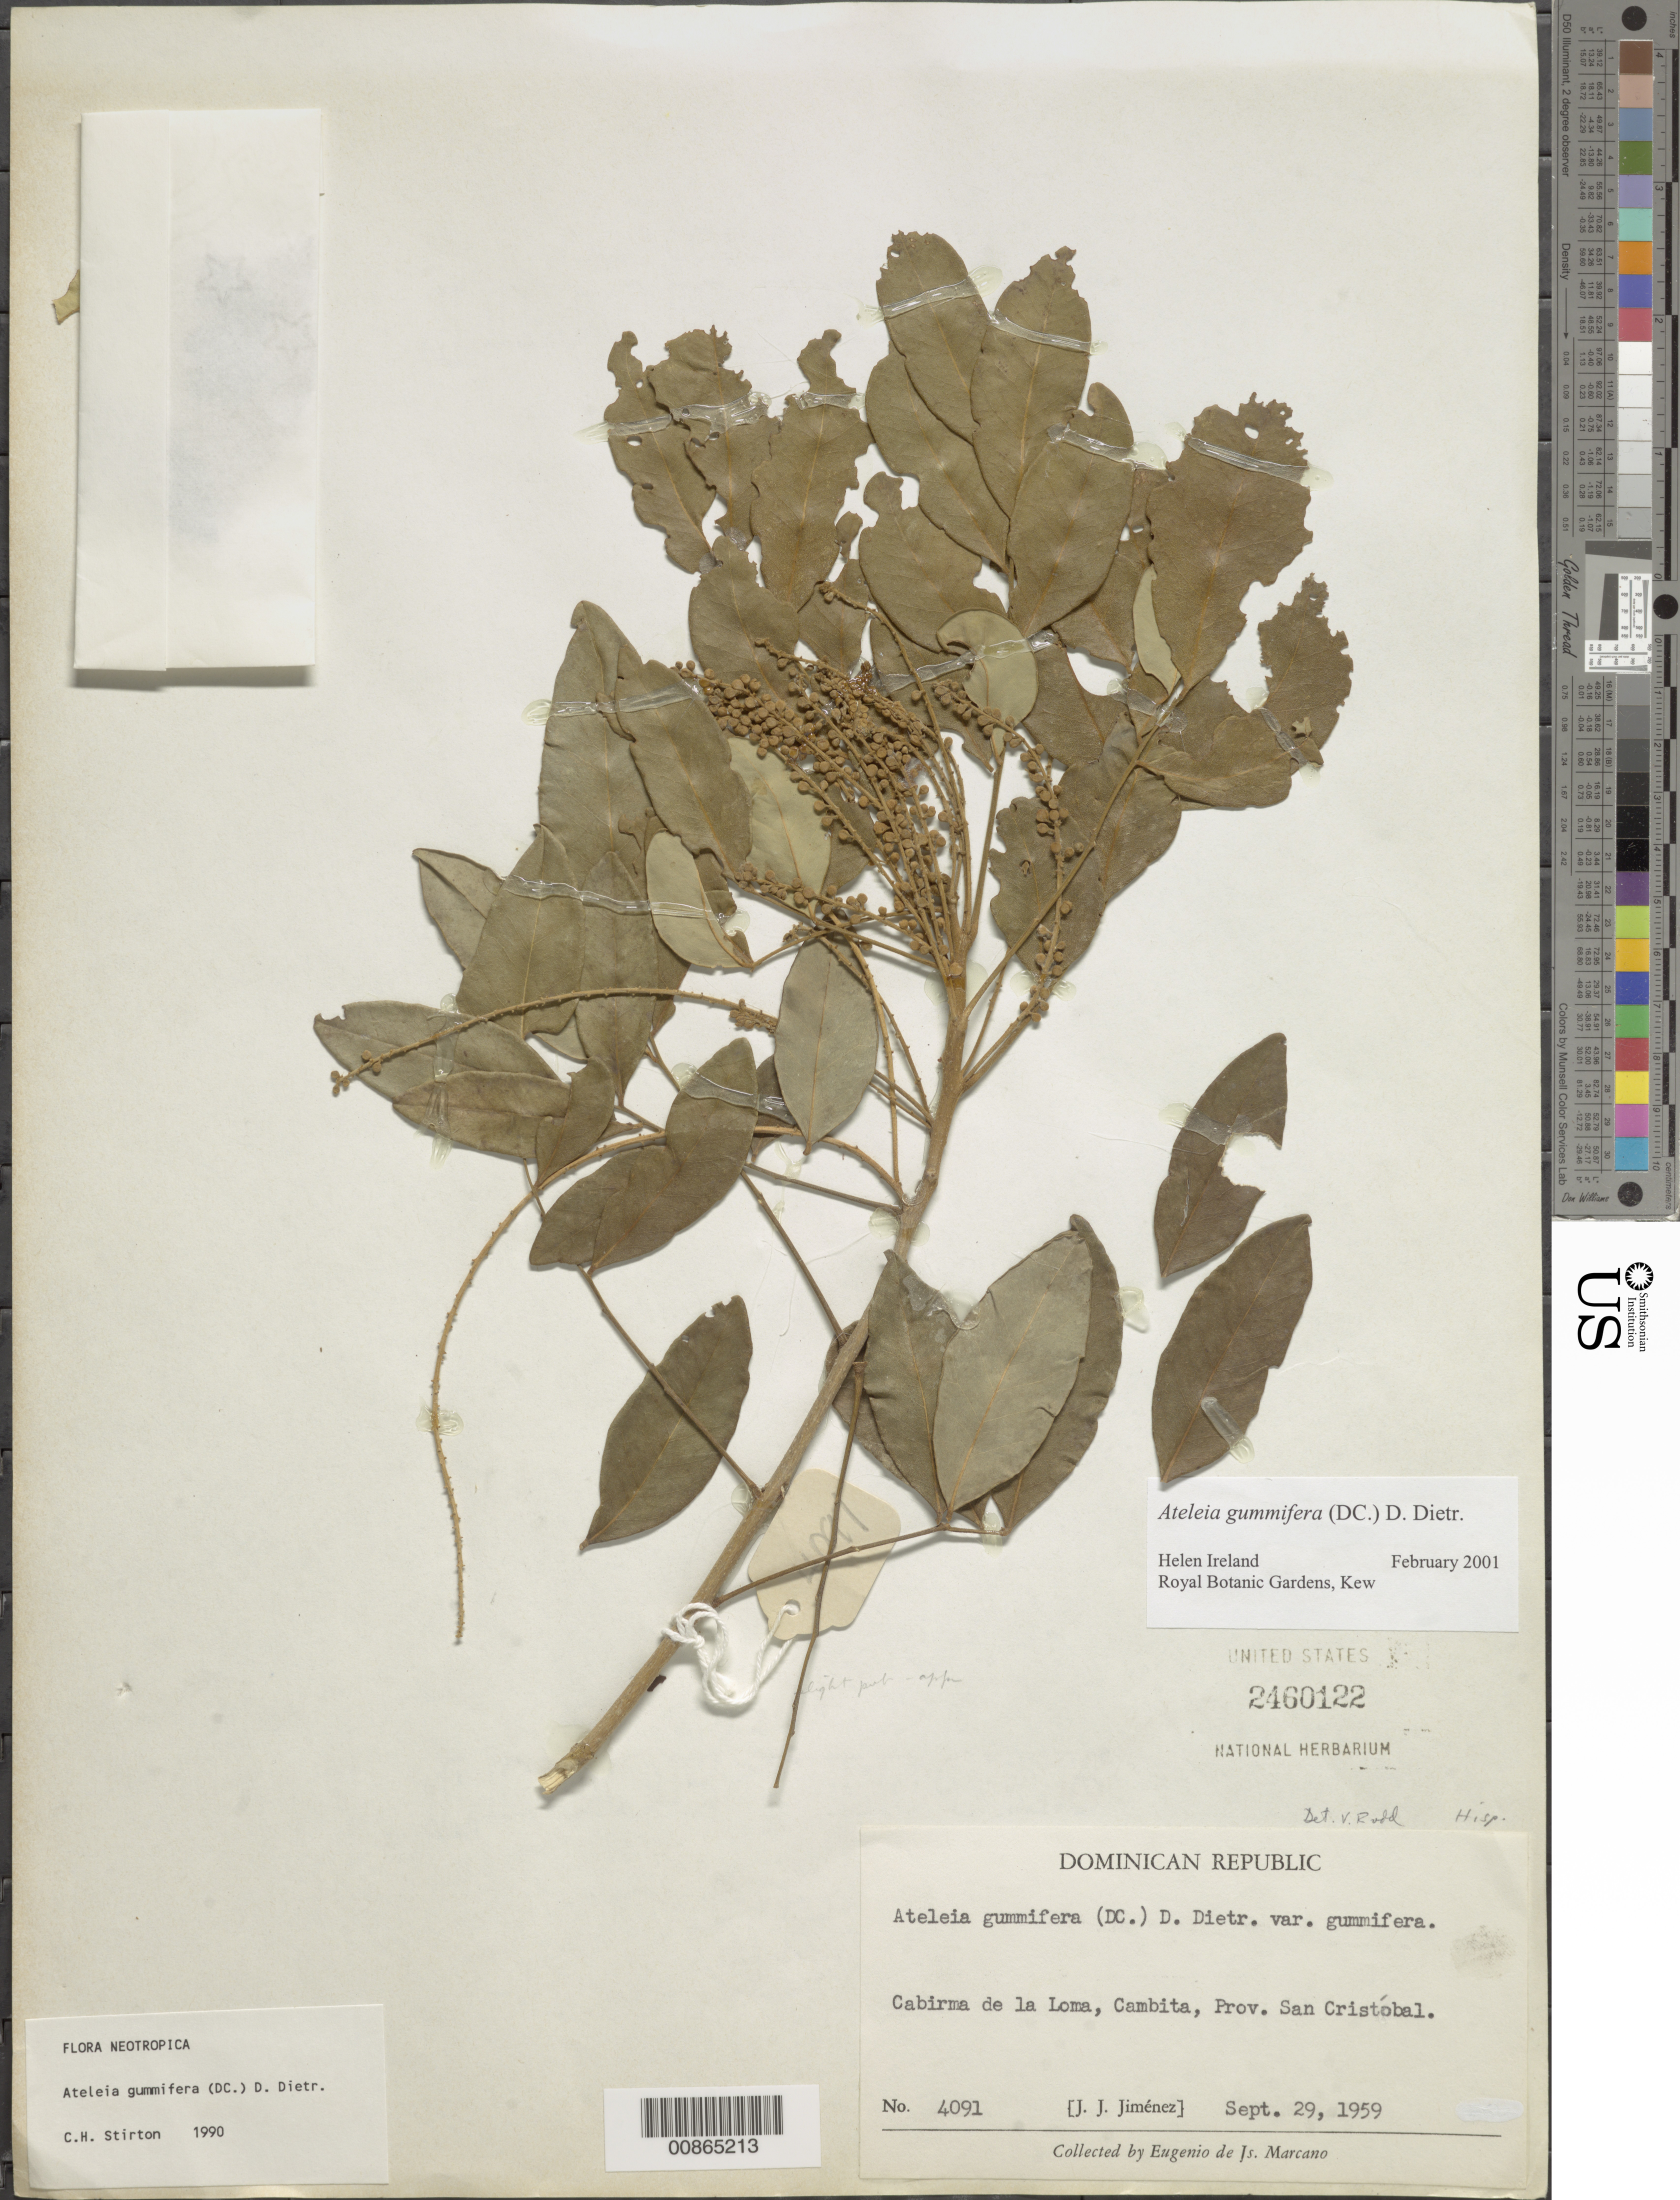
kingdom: Plantae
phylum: Tracheophyta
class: Magnoliopsida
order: Fabales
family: Fabaceae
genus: Ateleia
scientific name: Ateleia gummifera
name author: (Bertero ex DC.) D. Dietr.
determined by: Ireland, H.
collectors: J. J. Jiménez Almonte & E. J. Marcano F.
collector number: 4091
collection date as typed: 29 Sep 1959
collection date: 1959-09-29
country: Dominican Republic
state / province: San Cristobal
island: Hispaniola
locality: Cabirma de la Loma, Cambita.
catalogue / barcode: US 2460122